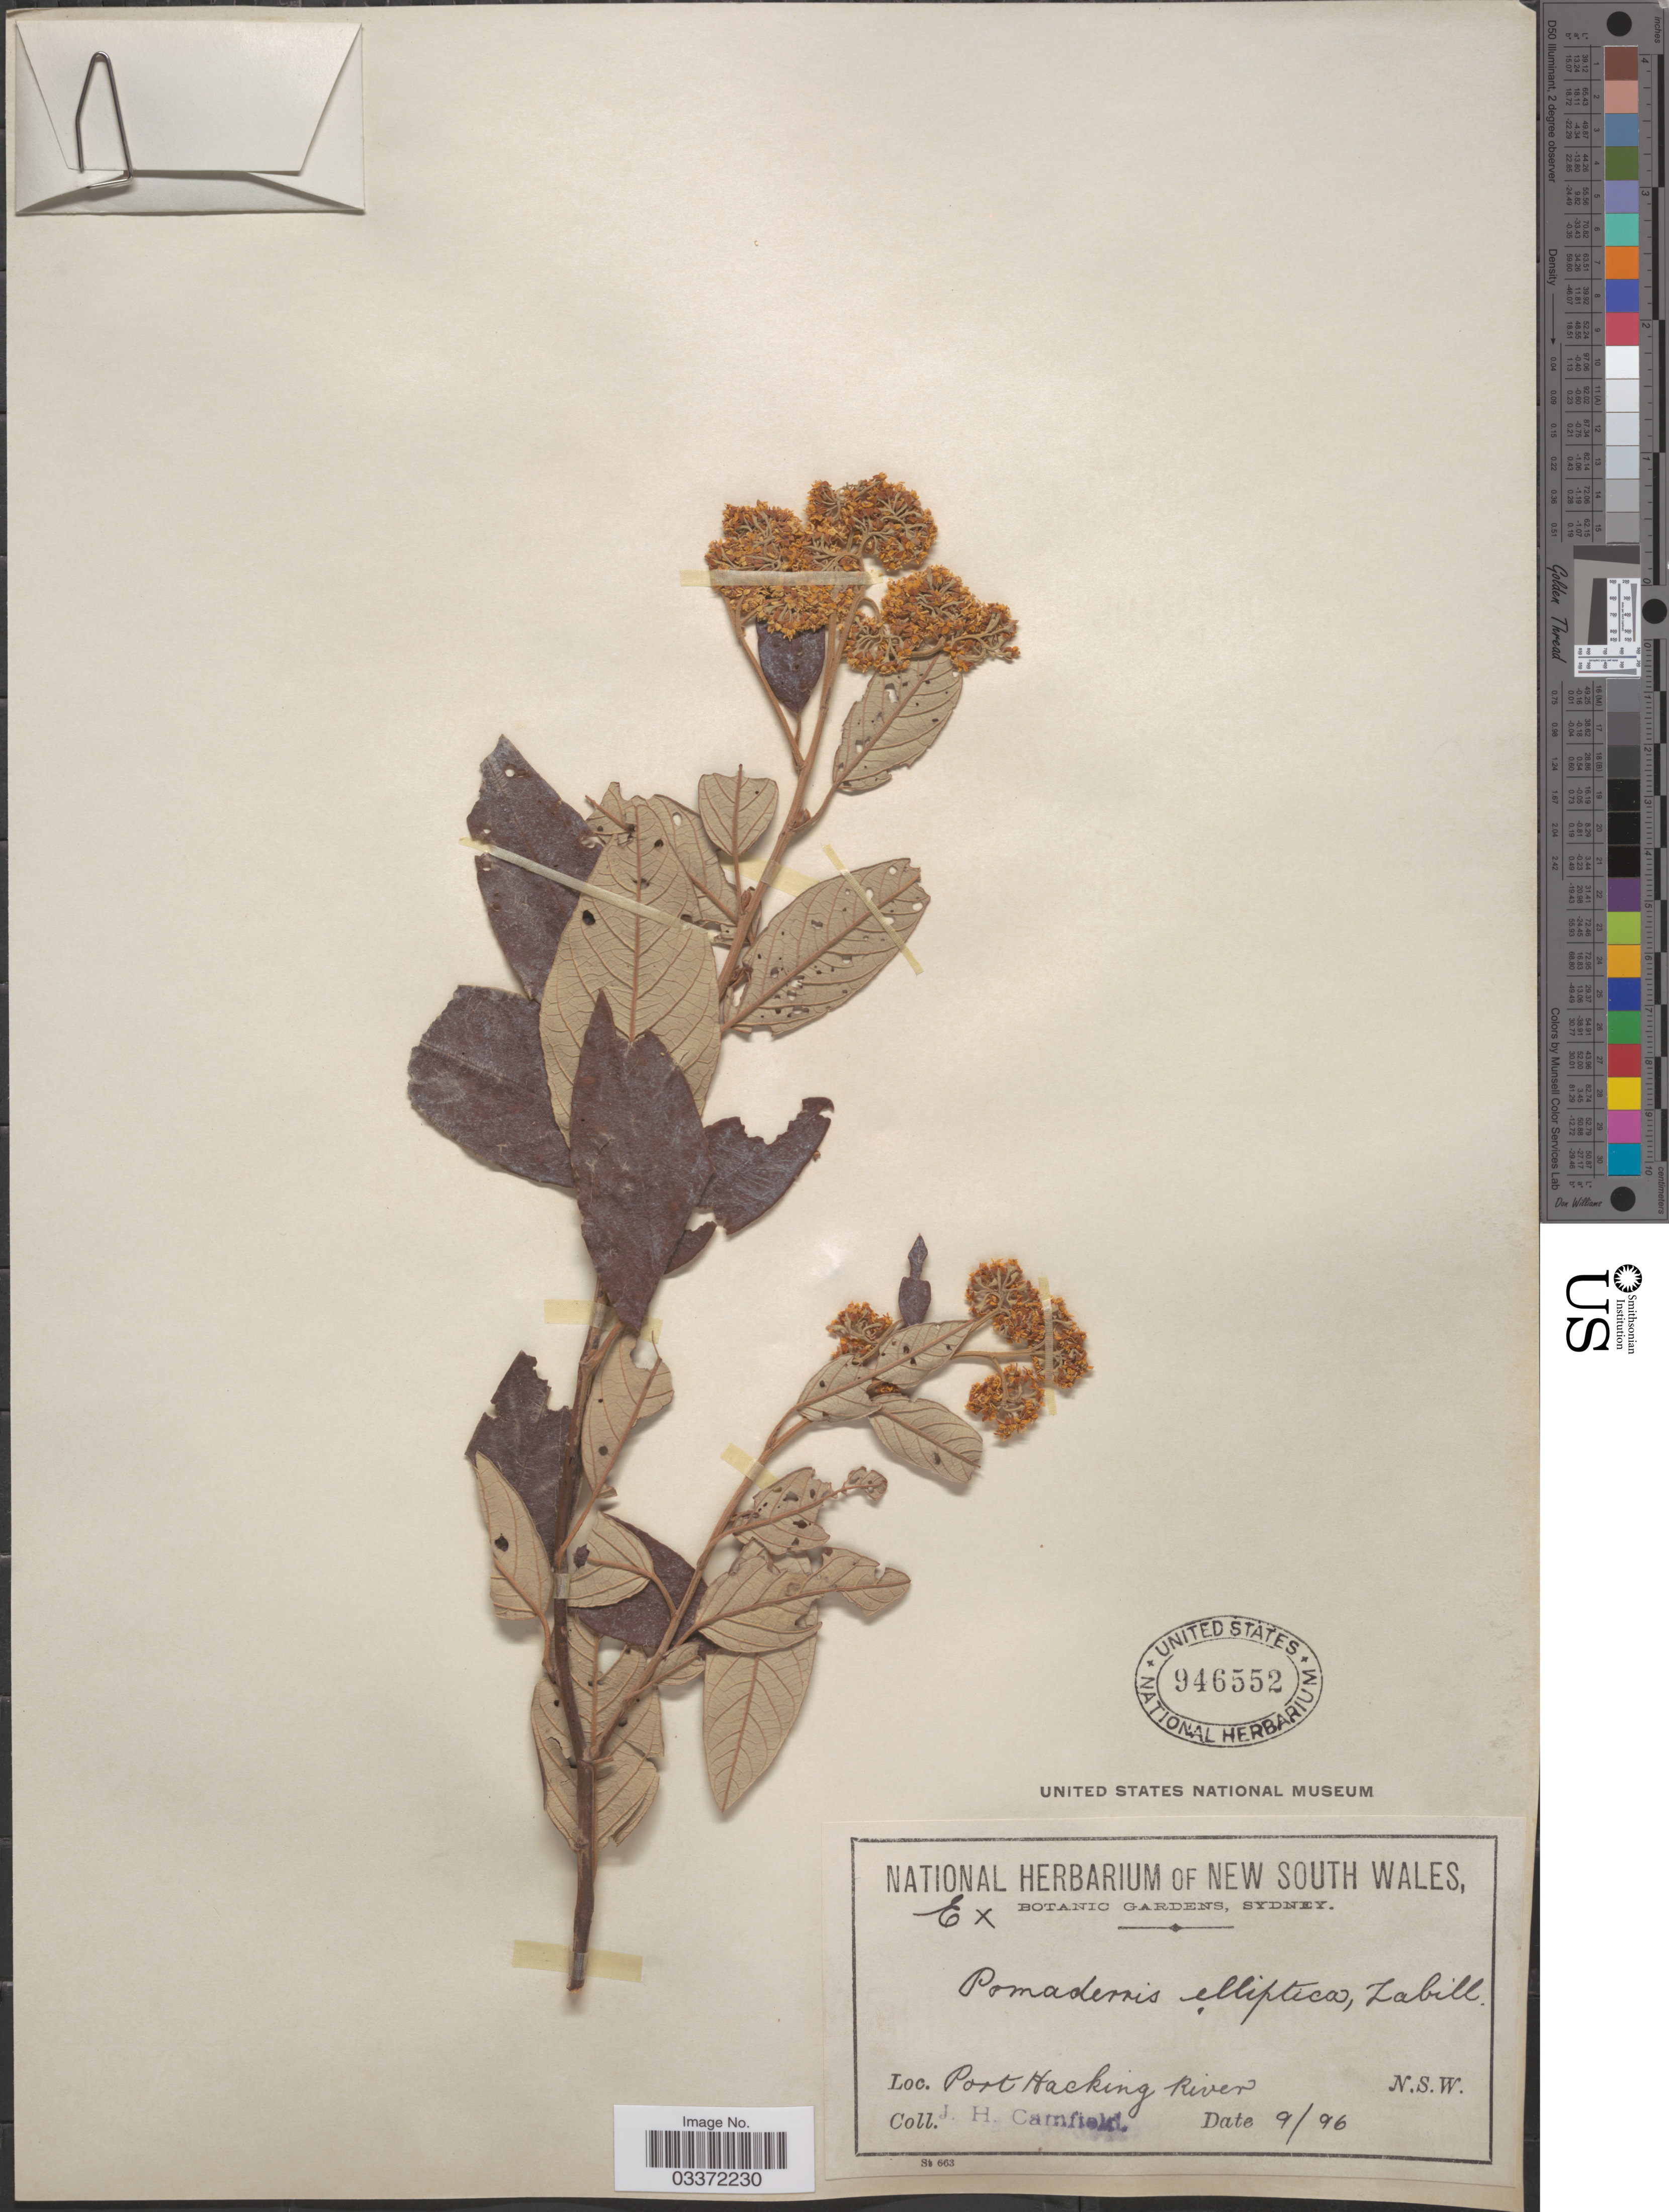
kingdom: Plantae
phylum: Tracheophyta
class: Magnoliopsida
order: Rosales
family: Rhamnaceae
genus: Pomaderris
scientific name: Pomaderris elliptica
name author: Labill.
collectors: J. Camfield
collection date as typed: Transcribed d/m/y: /9/96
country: Australia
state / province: New South Wales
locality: Port Hacking River.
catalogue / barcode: US 946552